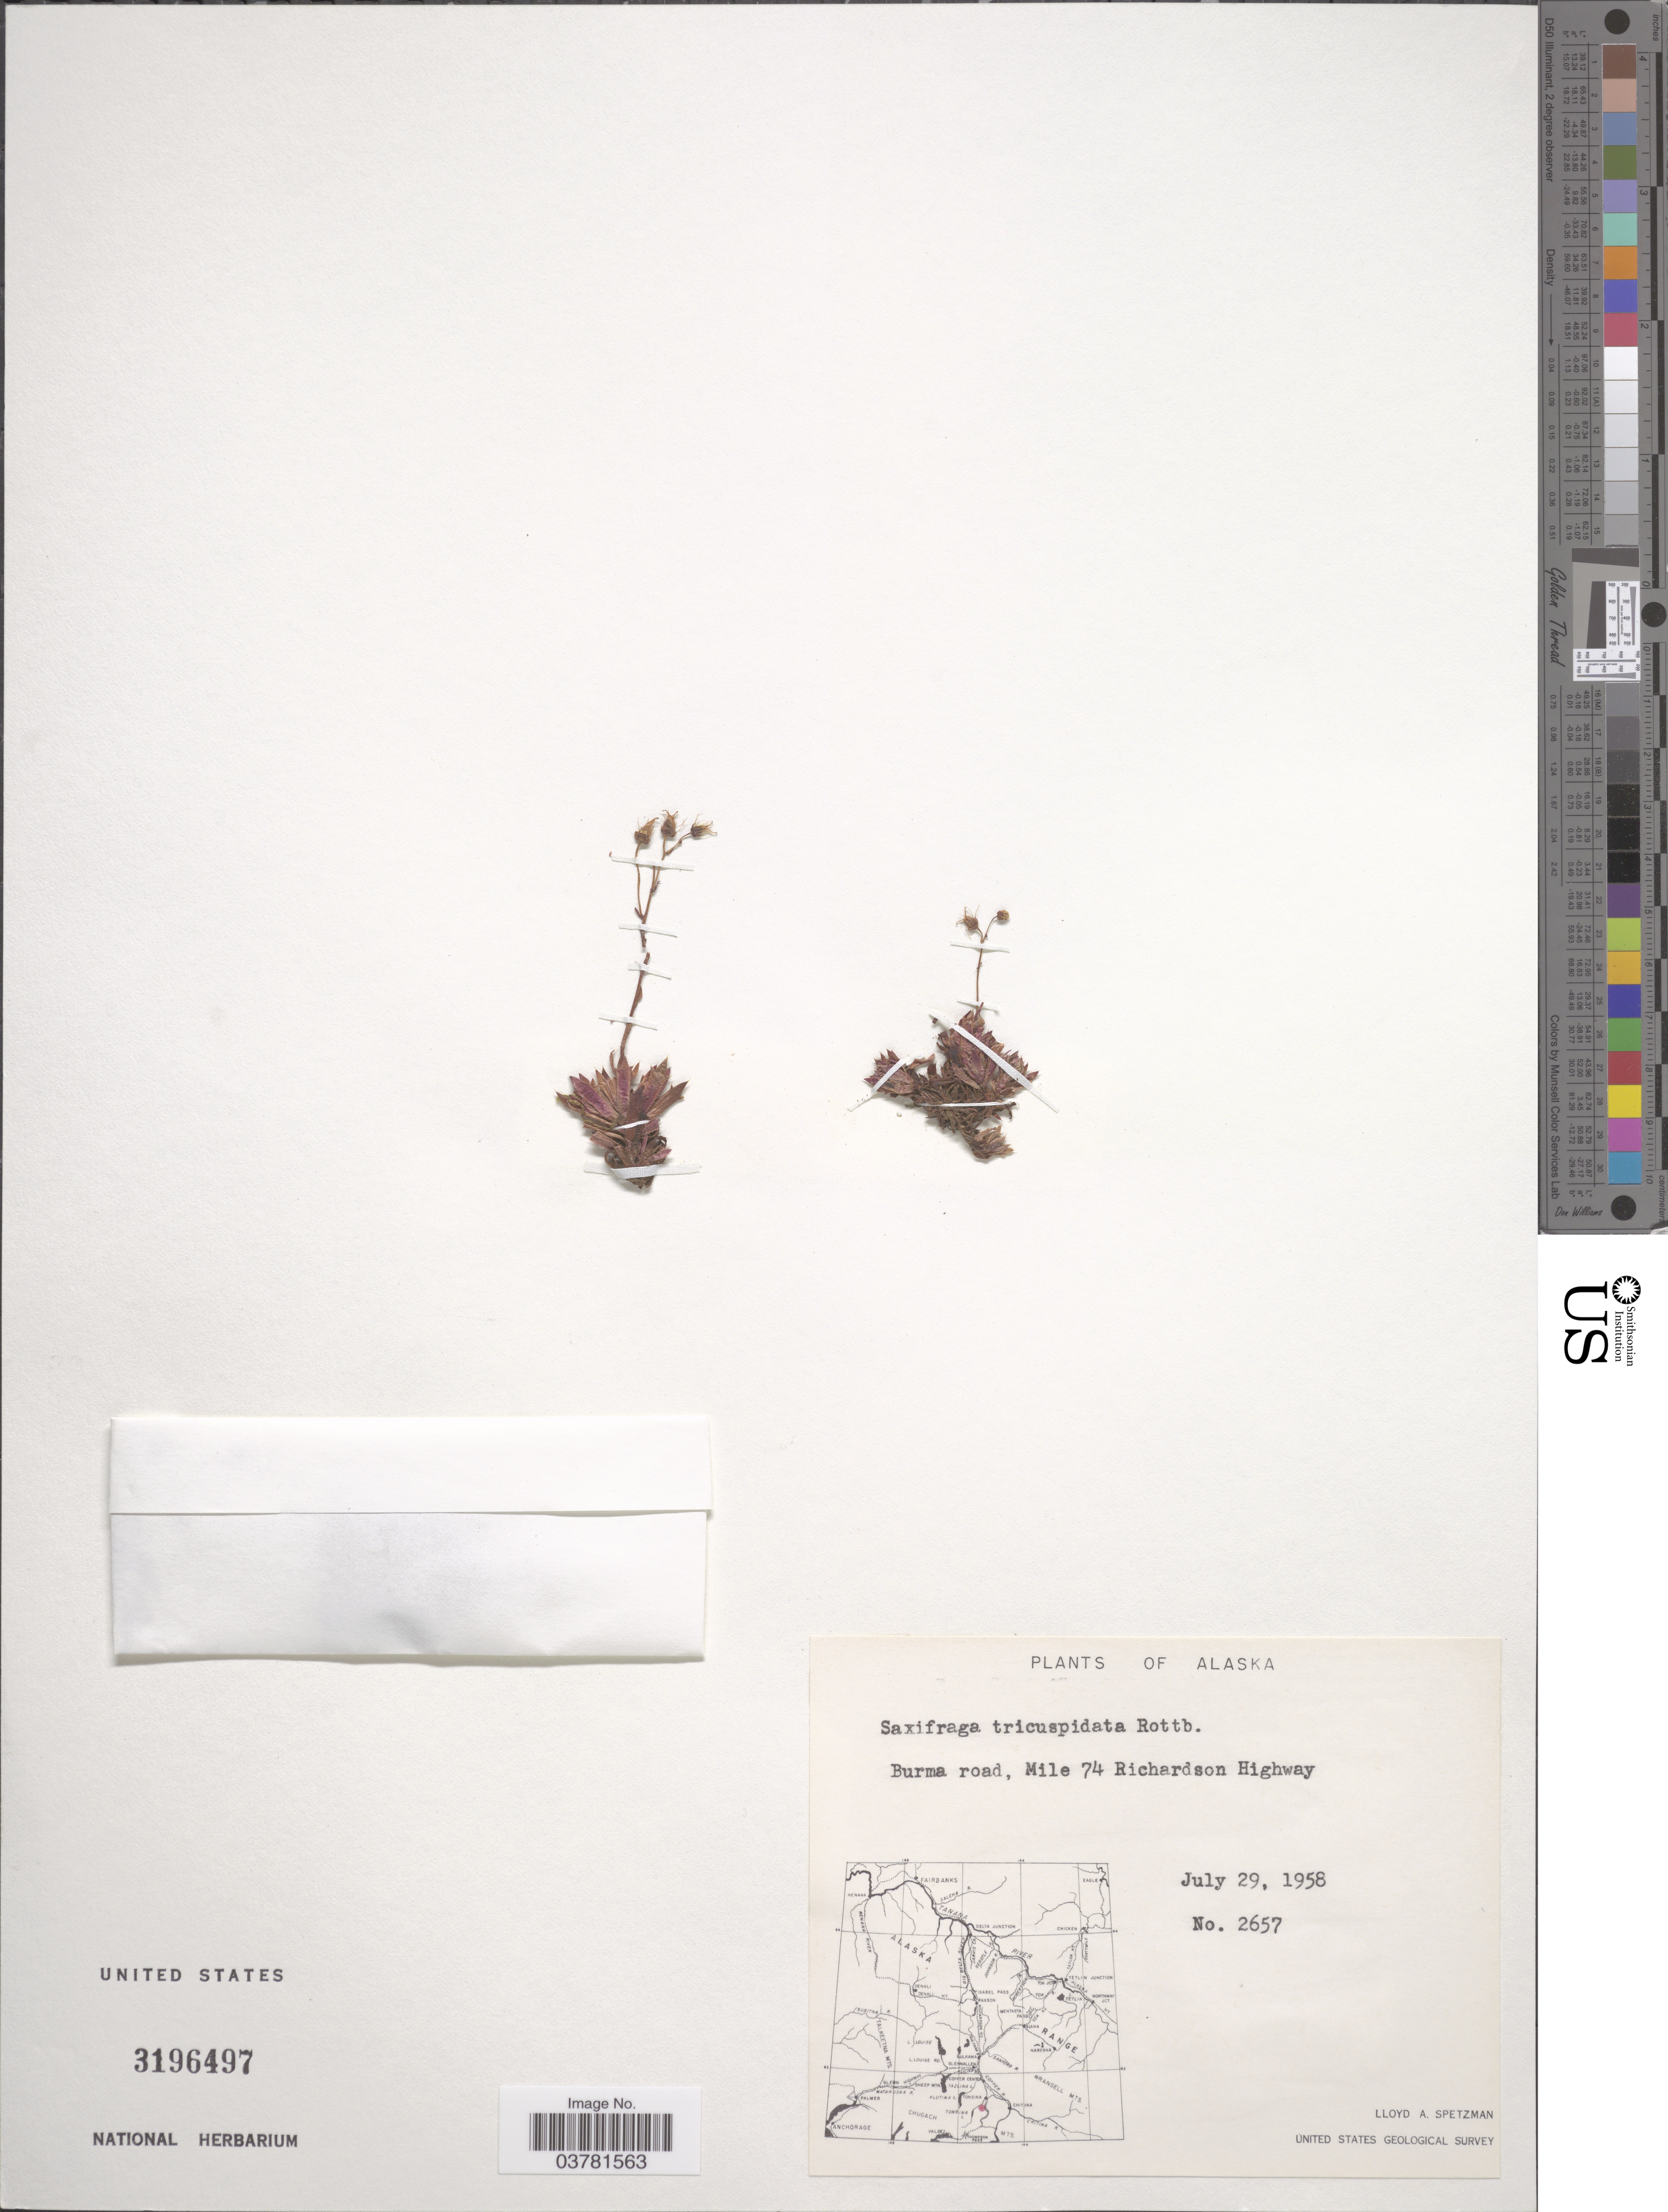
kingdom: Plantae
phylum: Tracheophyta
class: Magnoliopsida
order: Saxifragales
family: Saxifragaceae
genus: Saxifraga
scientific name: Saxifraga tricuspidata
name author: Rottb.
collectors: L. Spetzman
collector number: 2657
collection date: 1958-07-29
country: United States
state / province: Alaska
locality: Burma road, Mile 74 Richardson Highway. United States Geological Survey.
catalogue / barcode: US 3196497